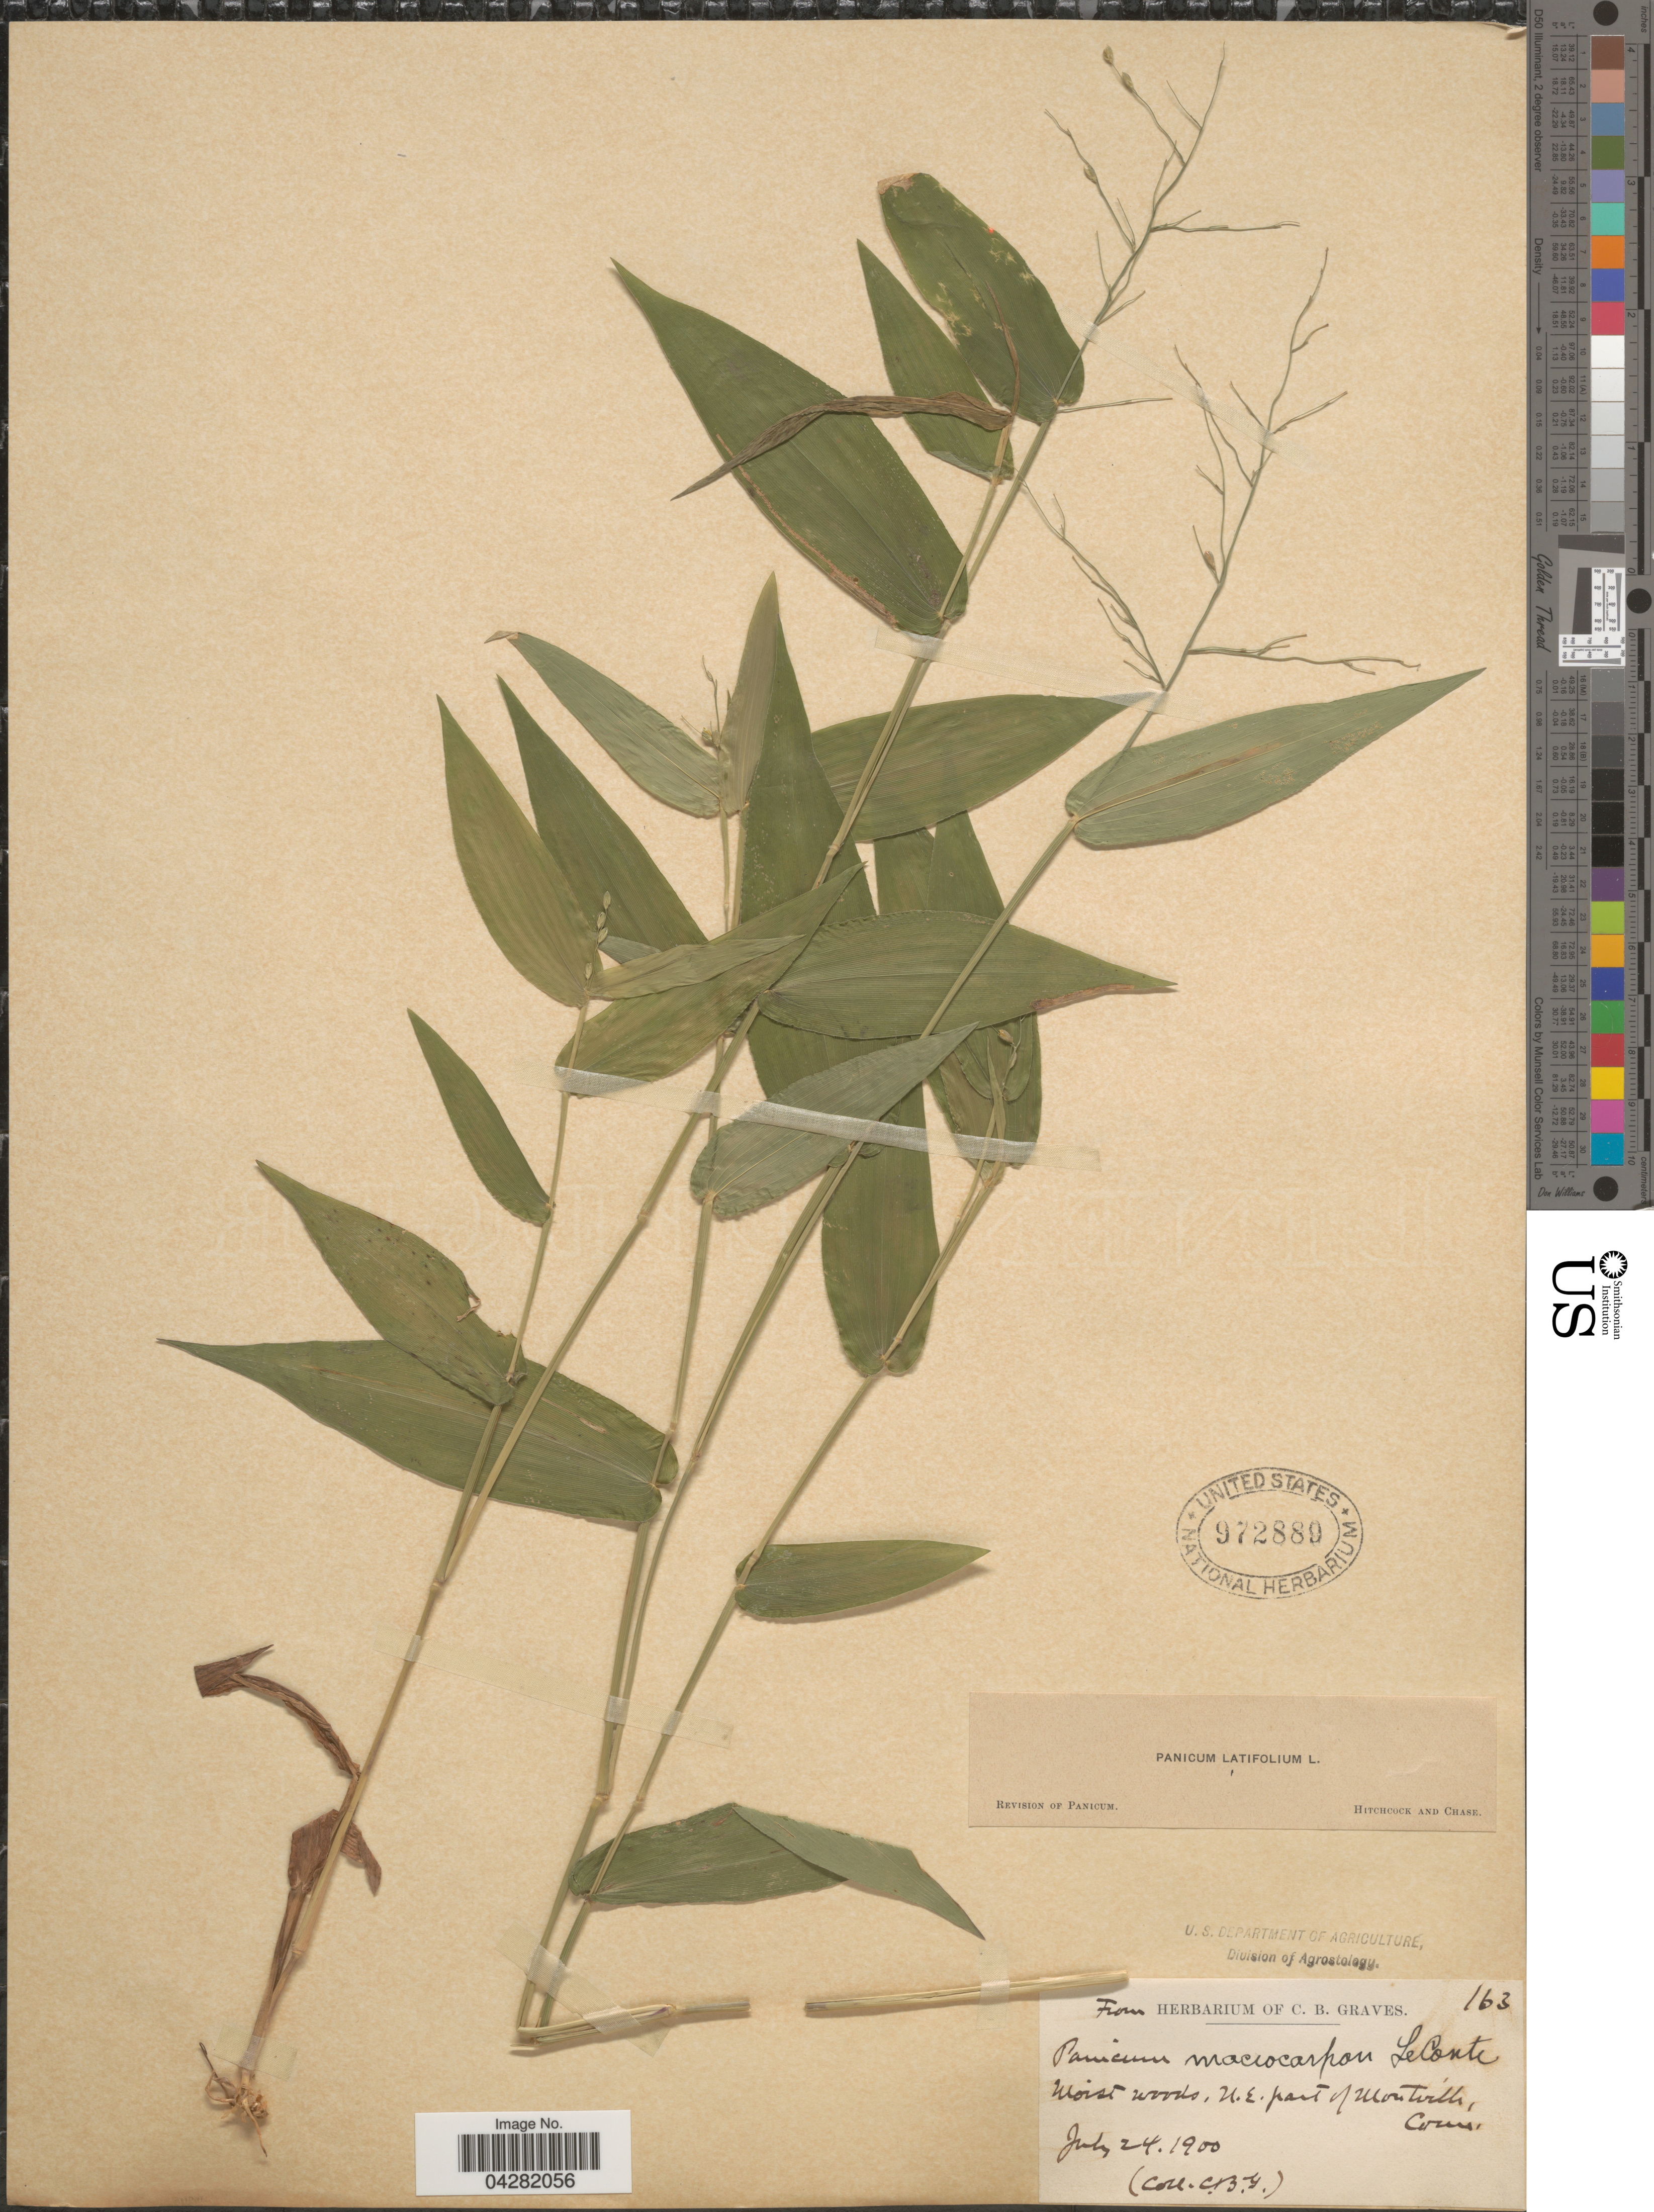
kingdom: Plantae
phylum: Tracheophyta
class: Liliopsida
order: Poales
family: Poaceae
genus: Dichanthelium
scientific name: Dichanthelium latifolium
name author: (L.) Harvill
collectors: C. Graves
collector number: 163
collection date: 1900-07-24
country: United States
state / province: Connecticut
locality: N.E. part of Montville.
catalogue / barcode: US 972889